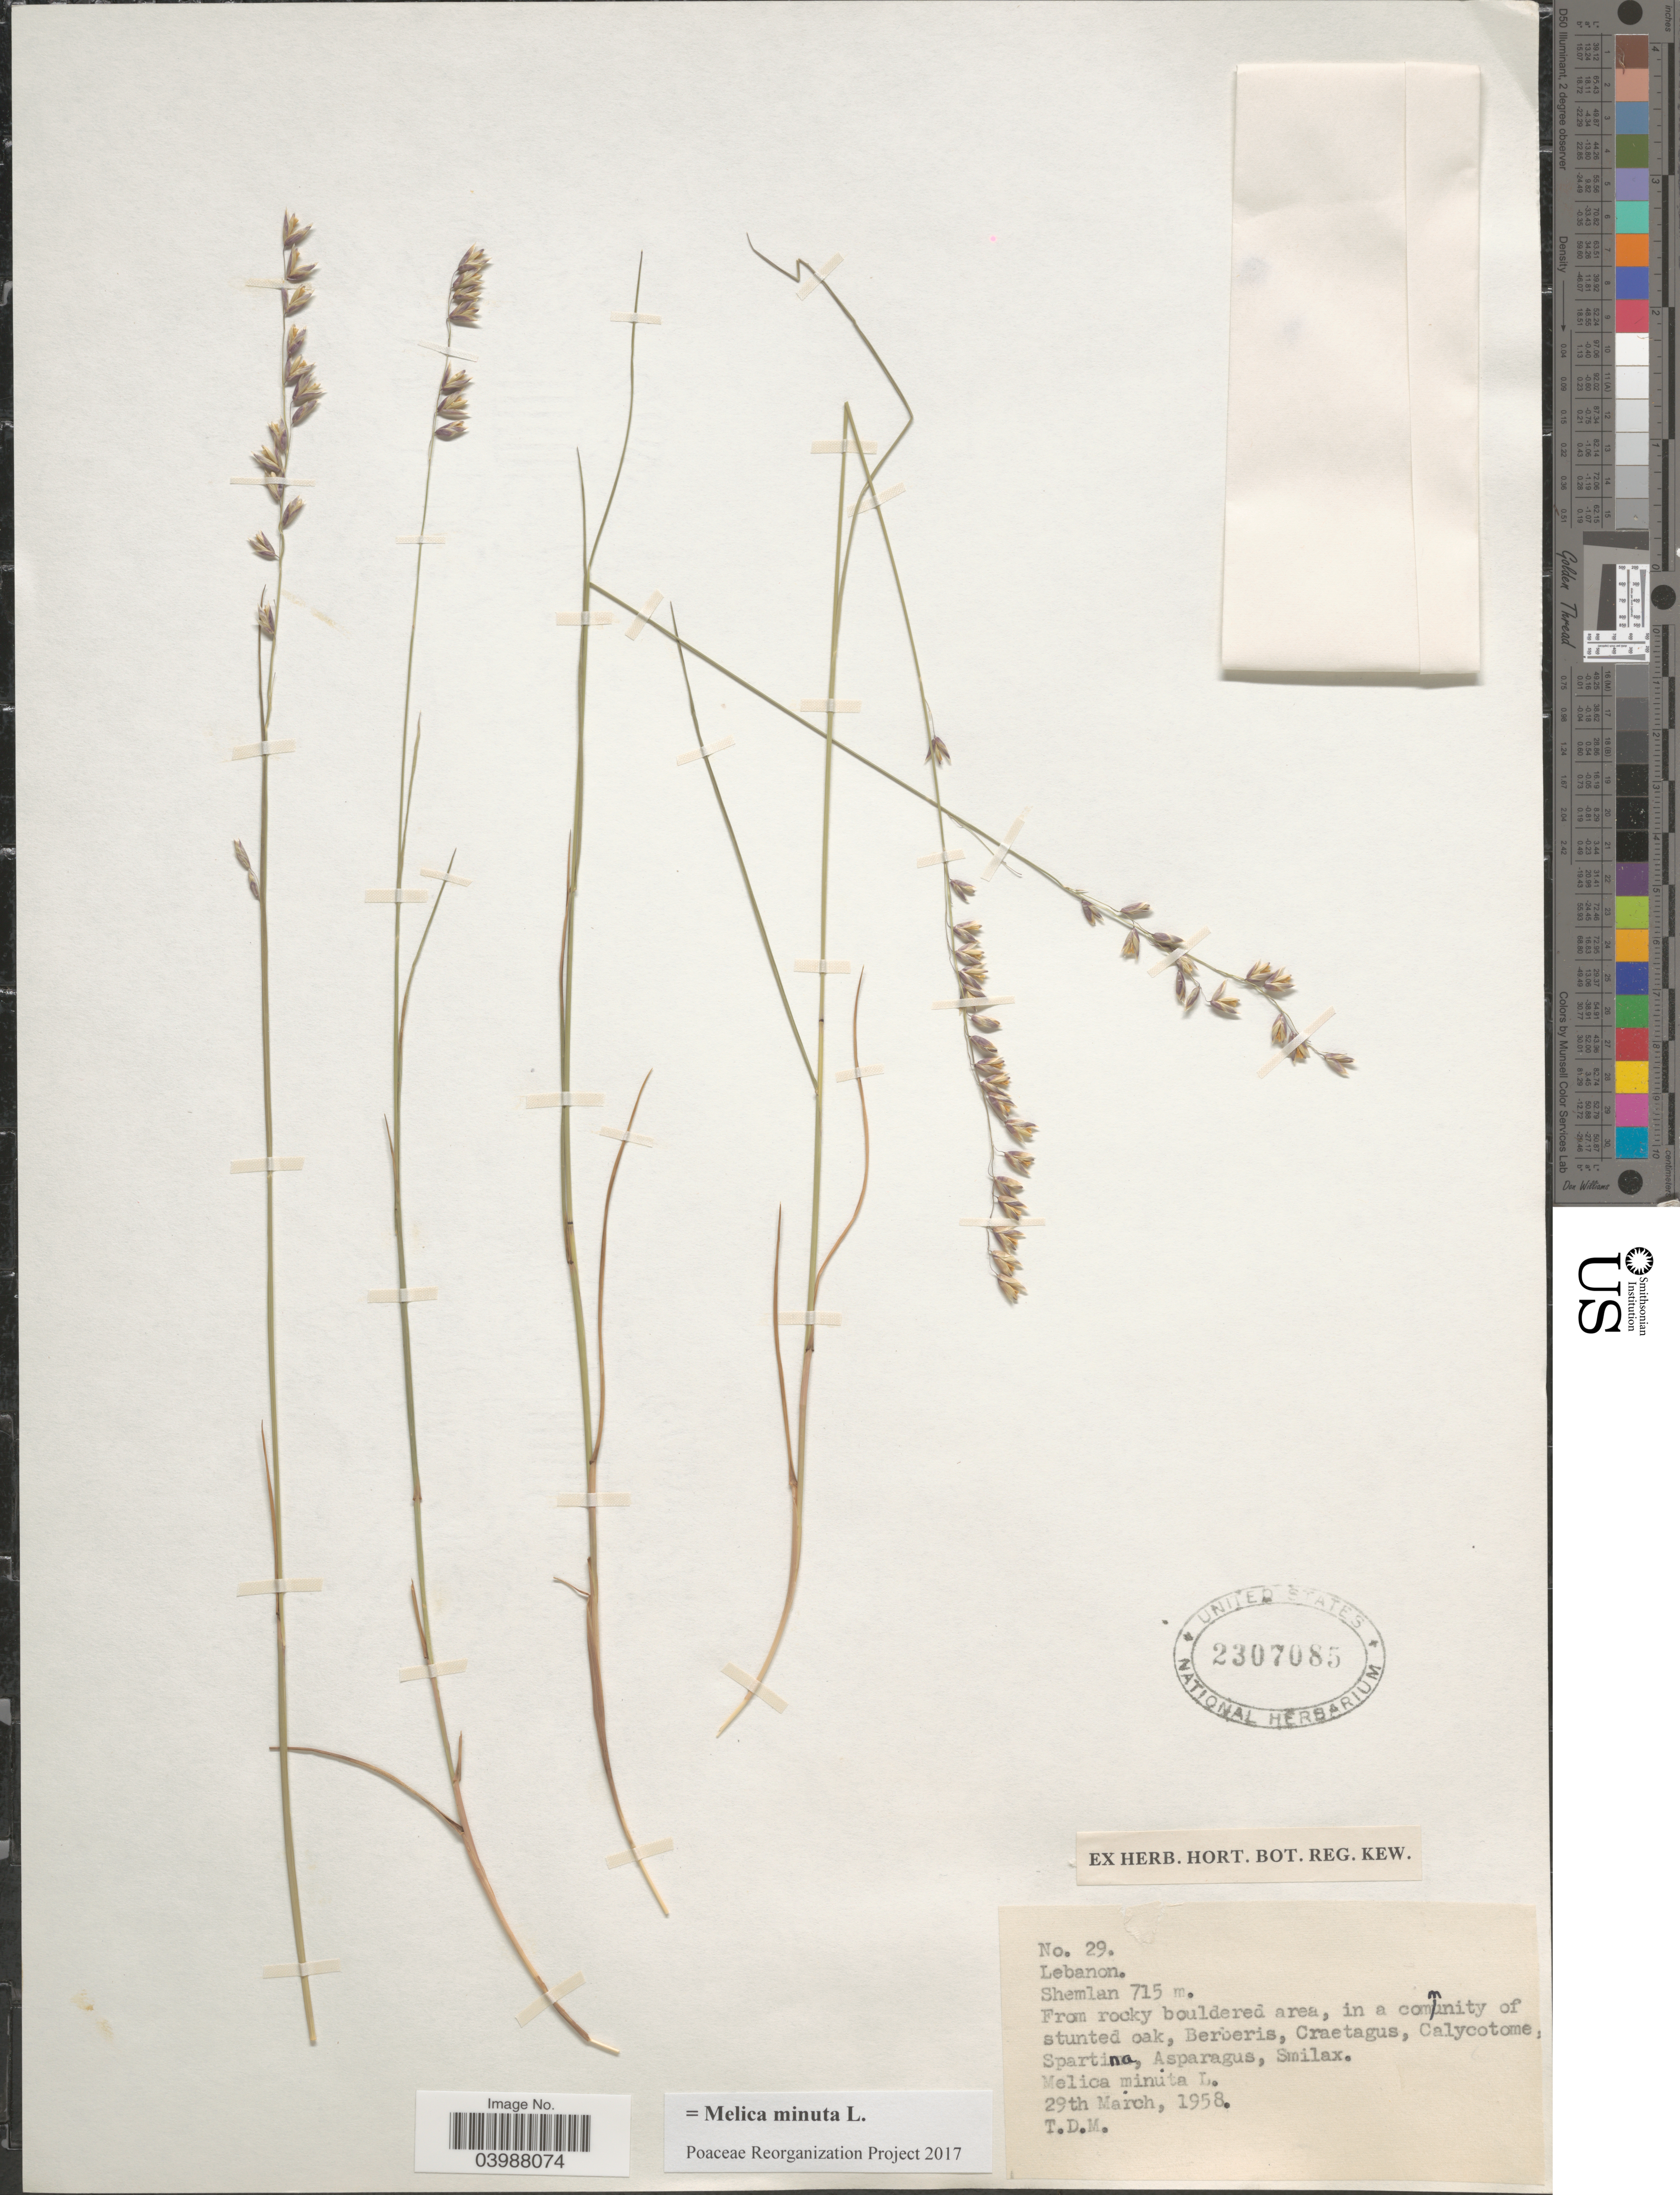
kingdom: Plantae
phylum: Tracheophyta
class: Liliopsida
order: Poales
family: Poaceae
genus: Melica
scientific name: Melica minuta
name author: L.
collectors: T. D. M.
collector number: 29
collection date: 1958-03-29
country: Lebanon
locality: Shemlan.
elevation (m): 715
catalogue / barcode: US 2307085